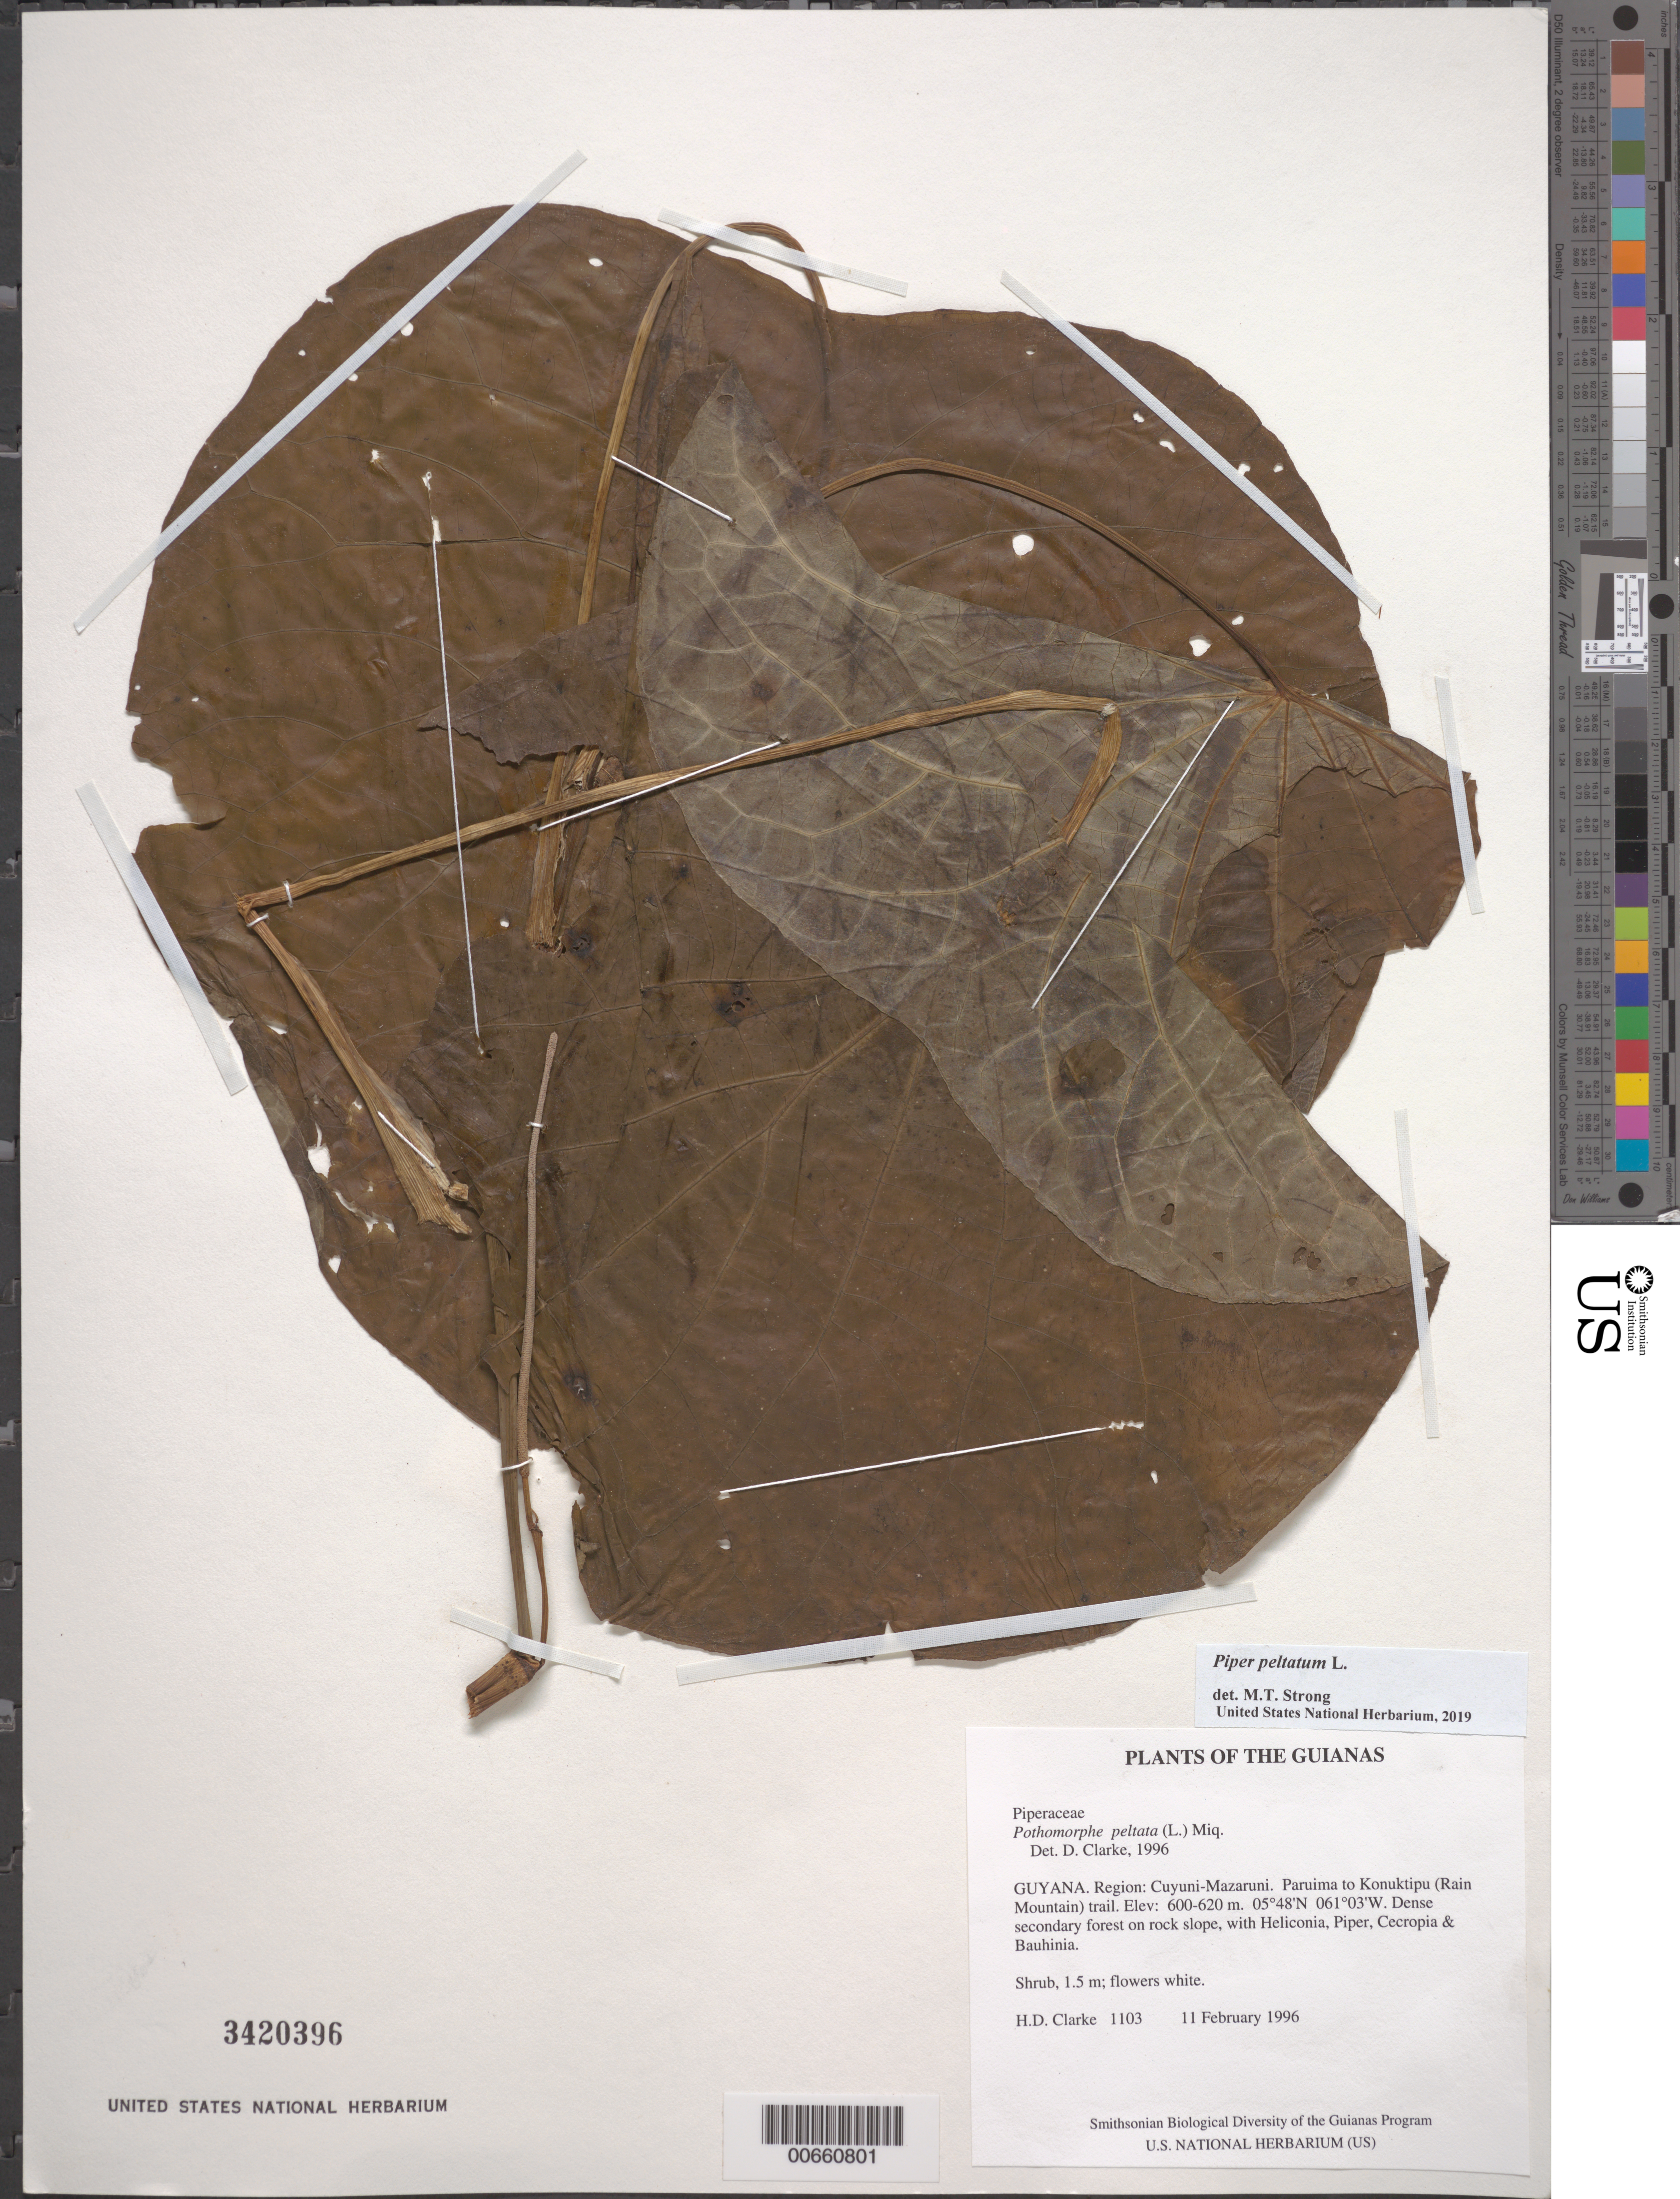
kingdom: Plantae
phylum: Tracheophyta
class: Magnoliopsida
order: Piperales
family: Piperaceae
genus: Piper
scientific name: Piper peltatum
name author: L.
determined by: Strong, M. T., (US), Smithsonian Institution - National Museum of Natural History (UNITED STATES)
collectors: H. D. Clarke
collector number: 1103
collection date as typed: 11 February 1996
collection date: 1996-02-11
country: Guyana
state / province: Cuyuni-Mazaruni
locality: Paruima to Konuktipu (Rain Mountain) trail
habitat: Dense secondary forest on rock slope, with Heliconia, Piper, Cecropia & Bauhinia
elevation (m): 600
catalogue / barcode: US 3420396